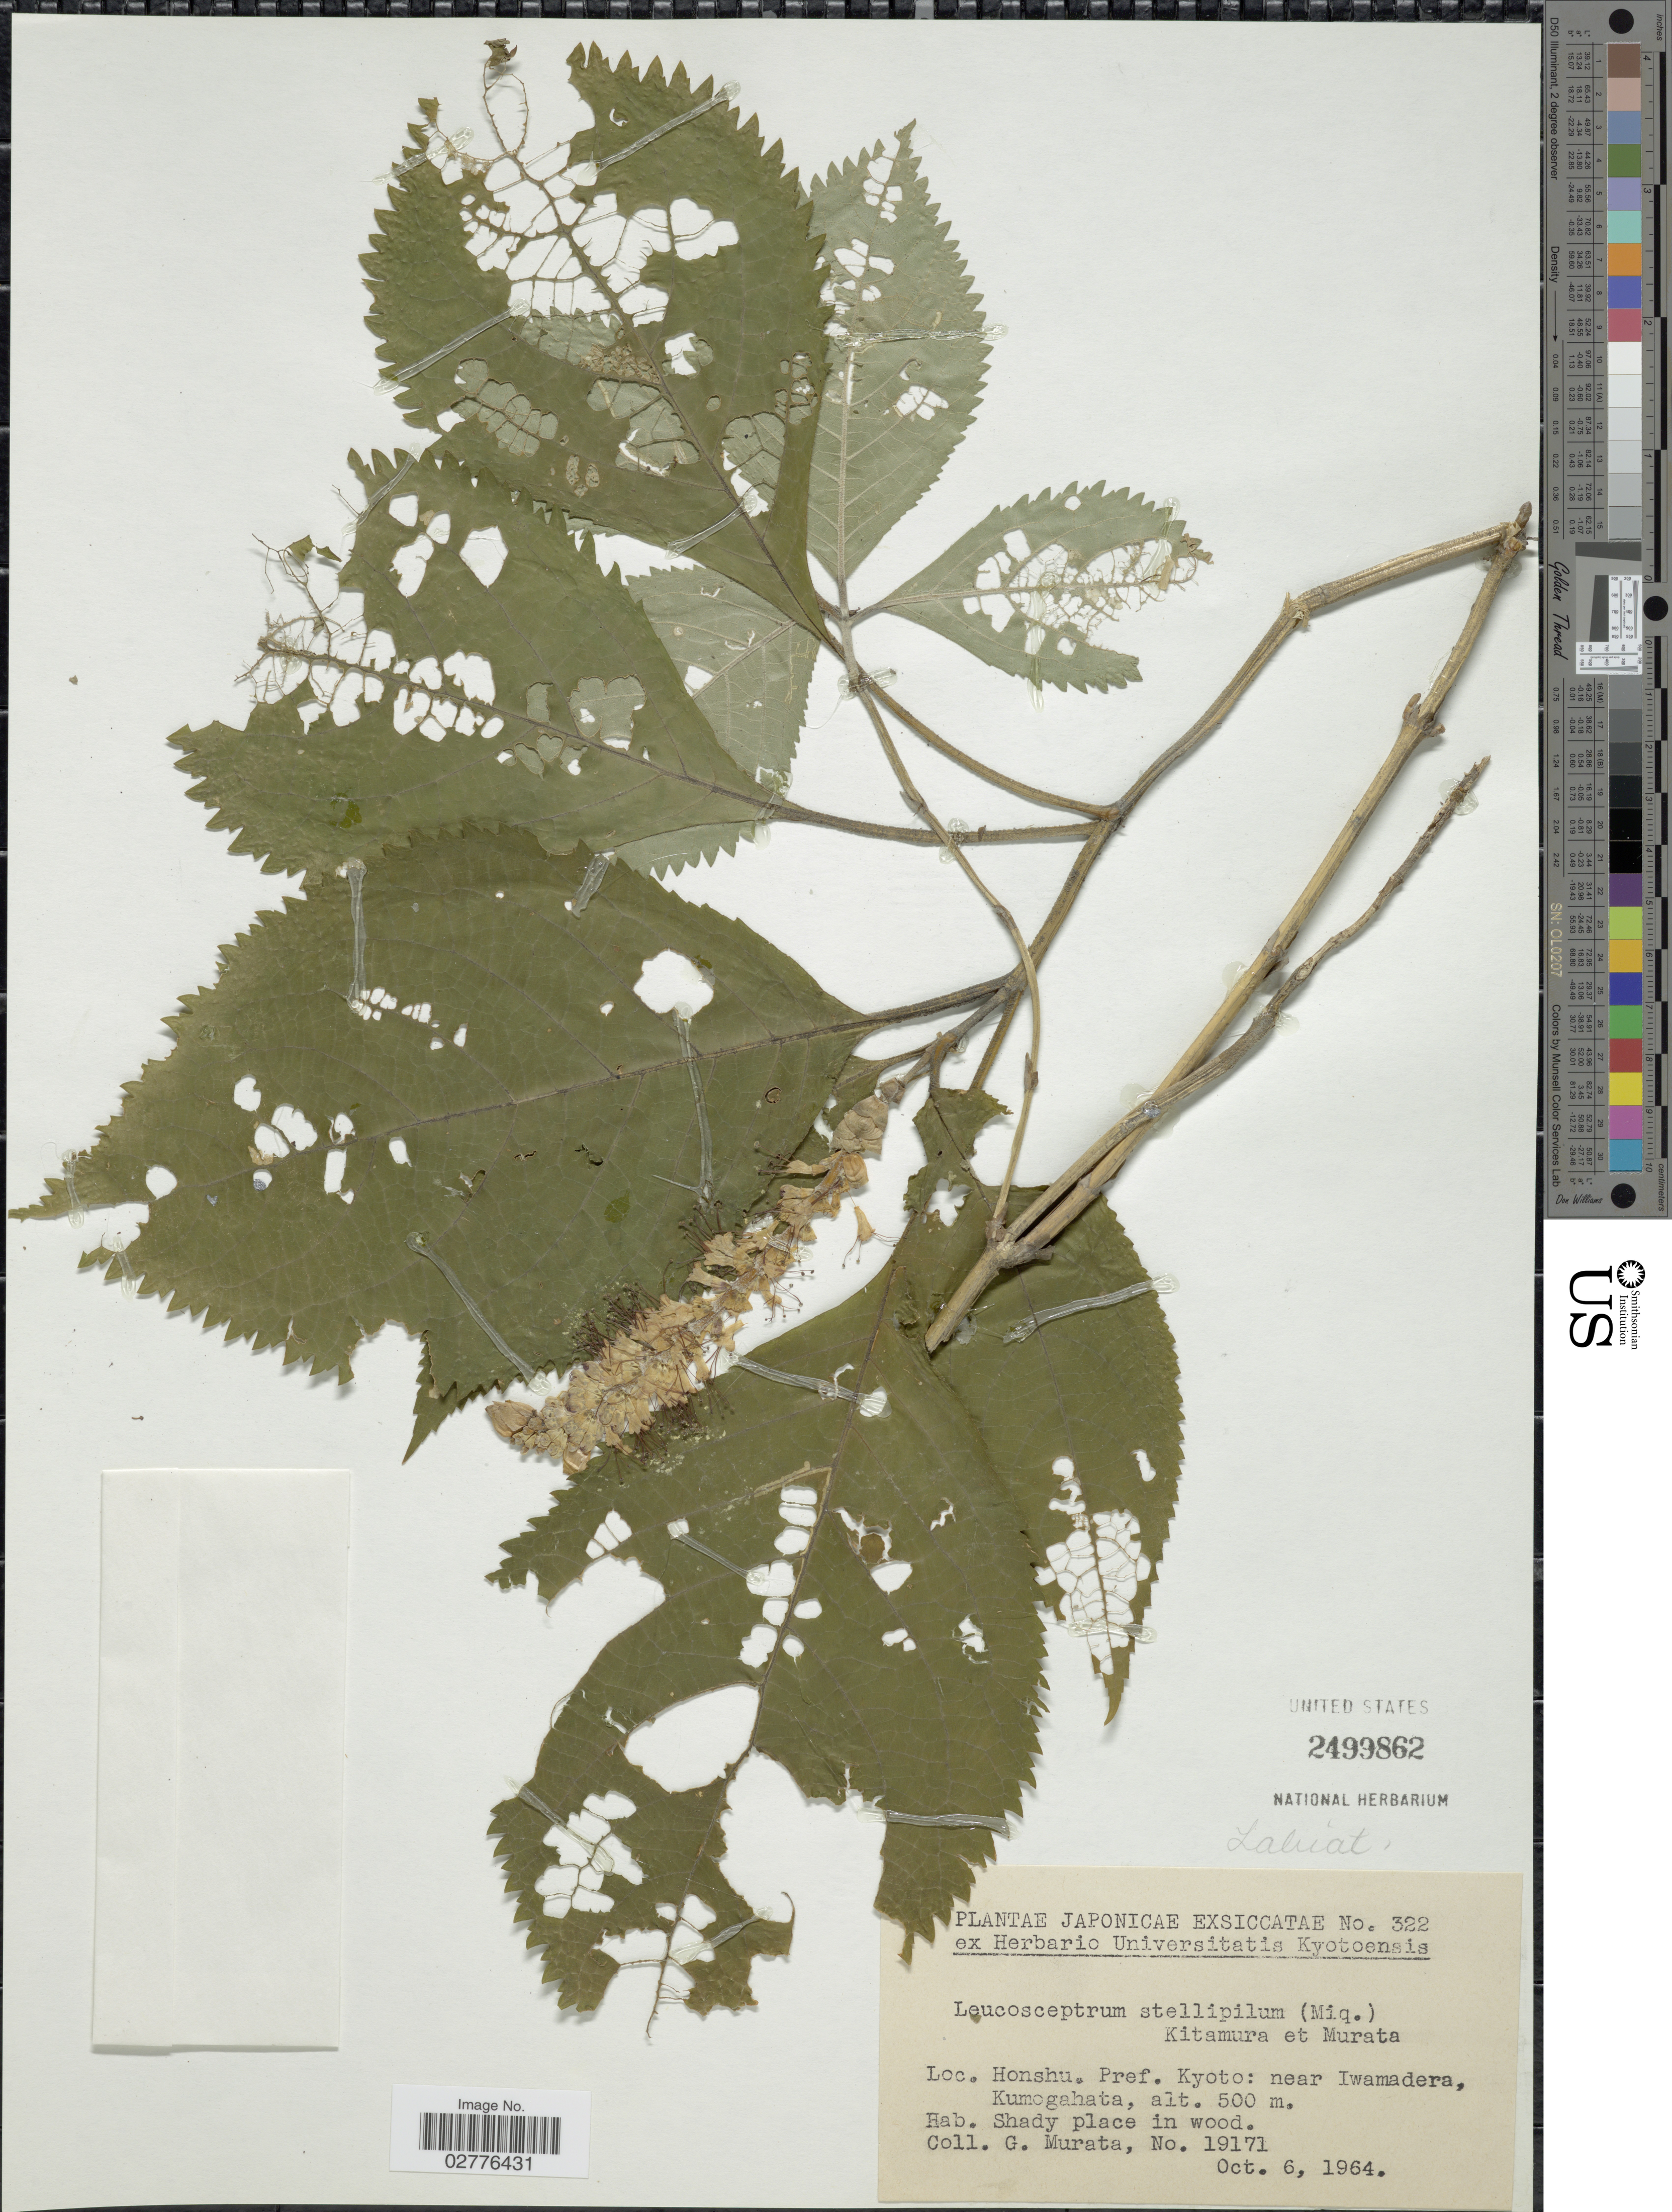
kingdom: Plantae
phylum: Tracheophyta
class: Magnoliopsida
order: Lamiales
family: Lamiaceae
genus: Leucosceptrum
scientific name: Leucosceptrum stellipilum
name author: (Miq.) Kitam. & Murata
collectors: G. Murata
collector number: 19171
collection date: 1964-10-06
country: Japan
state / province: Kyoto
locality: Honshu. Pref. Kyoto: near Iwamadera, Kumogahata.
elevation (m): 500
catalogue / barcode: US 2499862